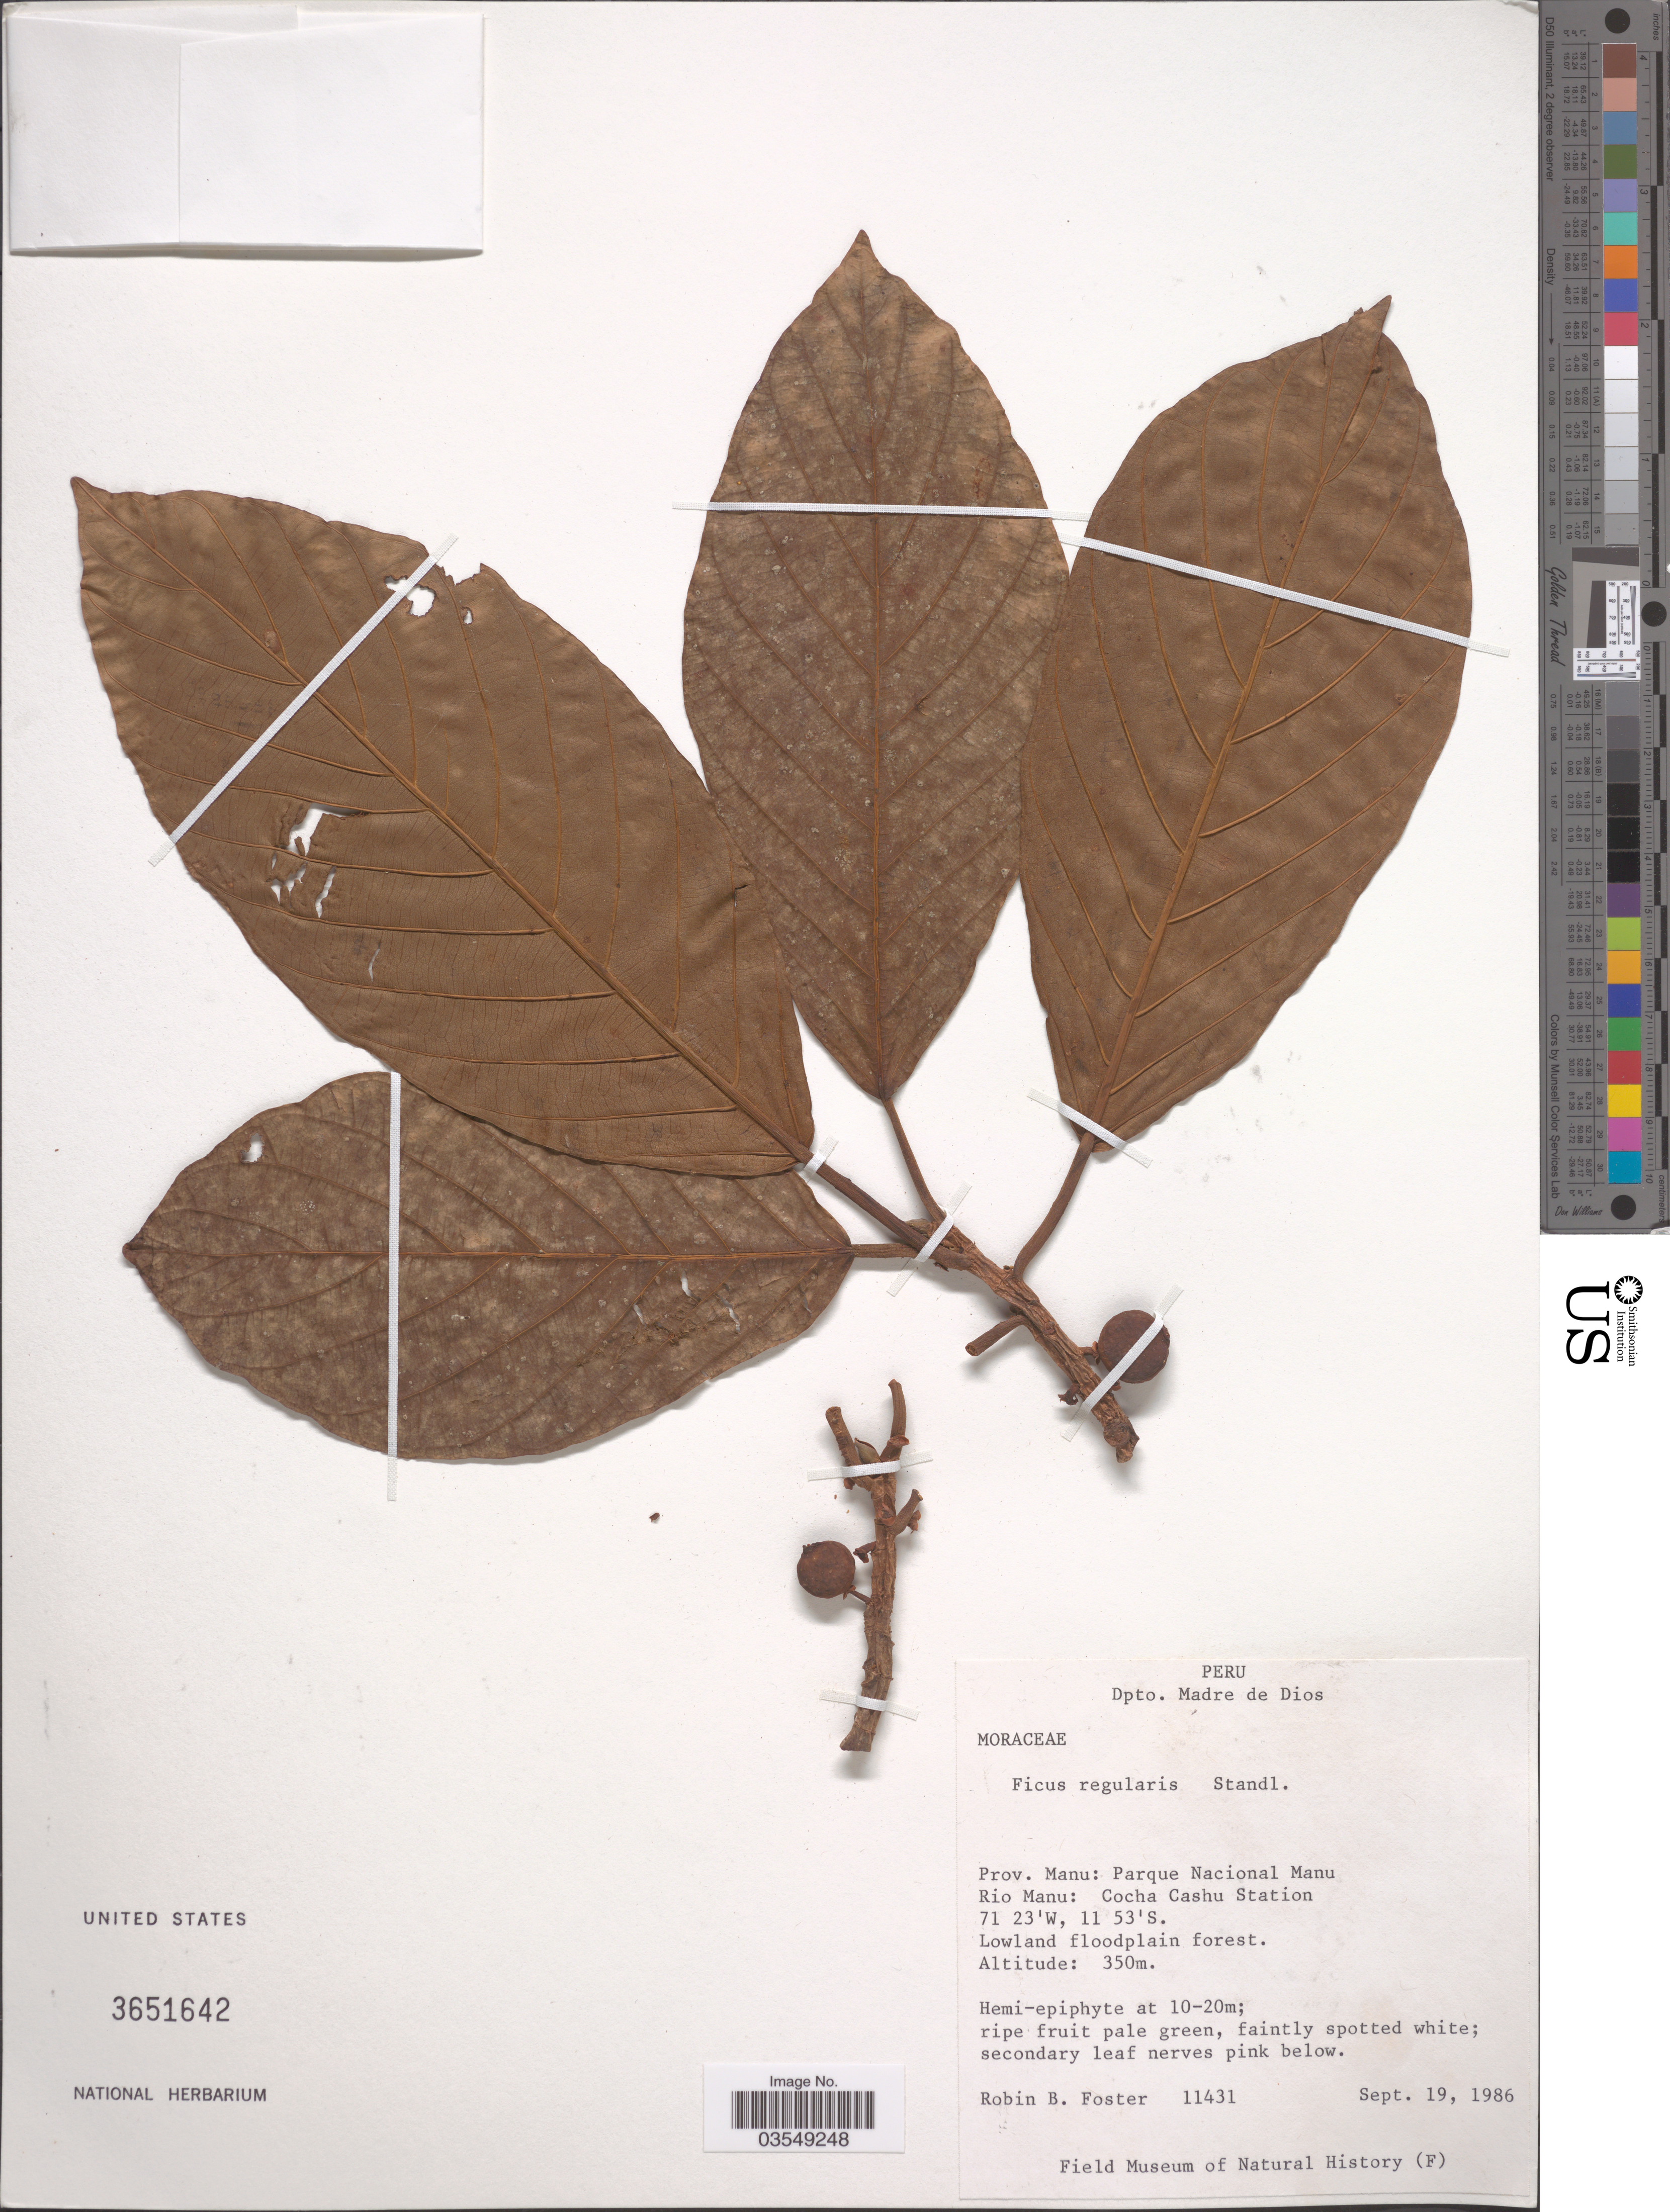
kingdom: Plantae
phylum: Tracheophyta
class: Magnoliopsida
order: Rosales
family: Moraceae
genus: Ficus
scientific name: Ficus regularis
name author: Standl.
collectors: R. B. Foster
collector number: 11431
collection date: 1986-08-19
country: Peru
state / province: Madre de Dios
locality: Dpto. Madre de Dios. Prov. Manu: Parque Nacional Manu. Rio Manu: Cocha Cashu Station.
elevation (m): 350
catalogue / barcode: US 3651642